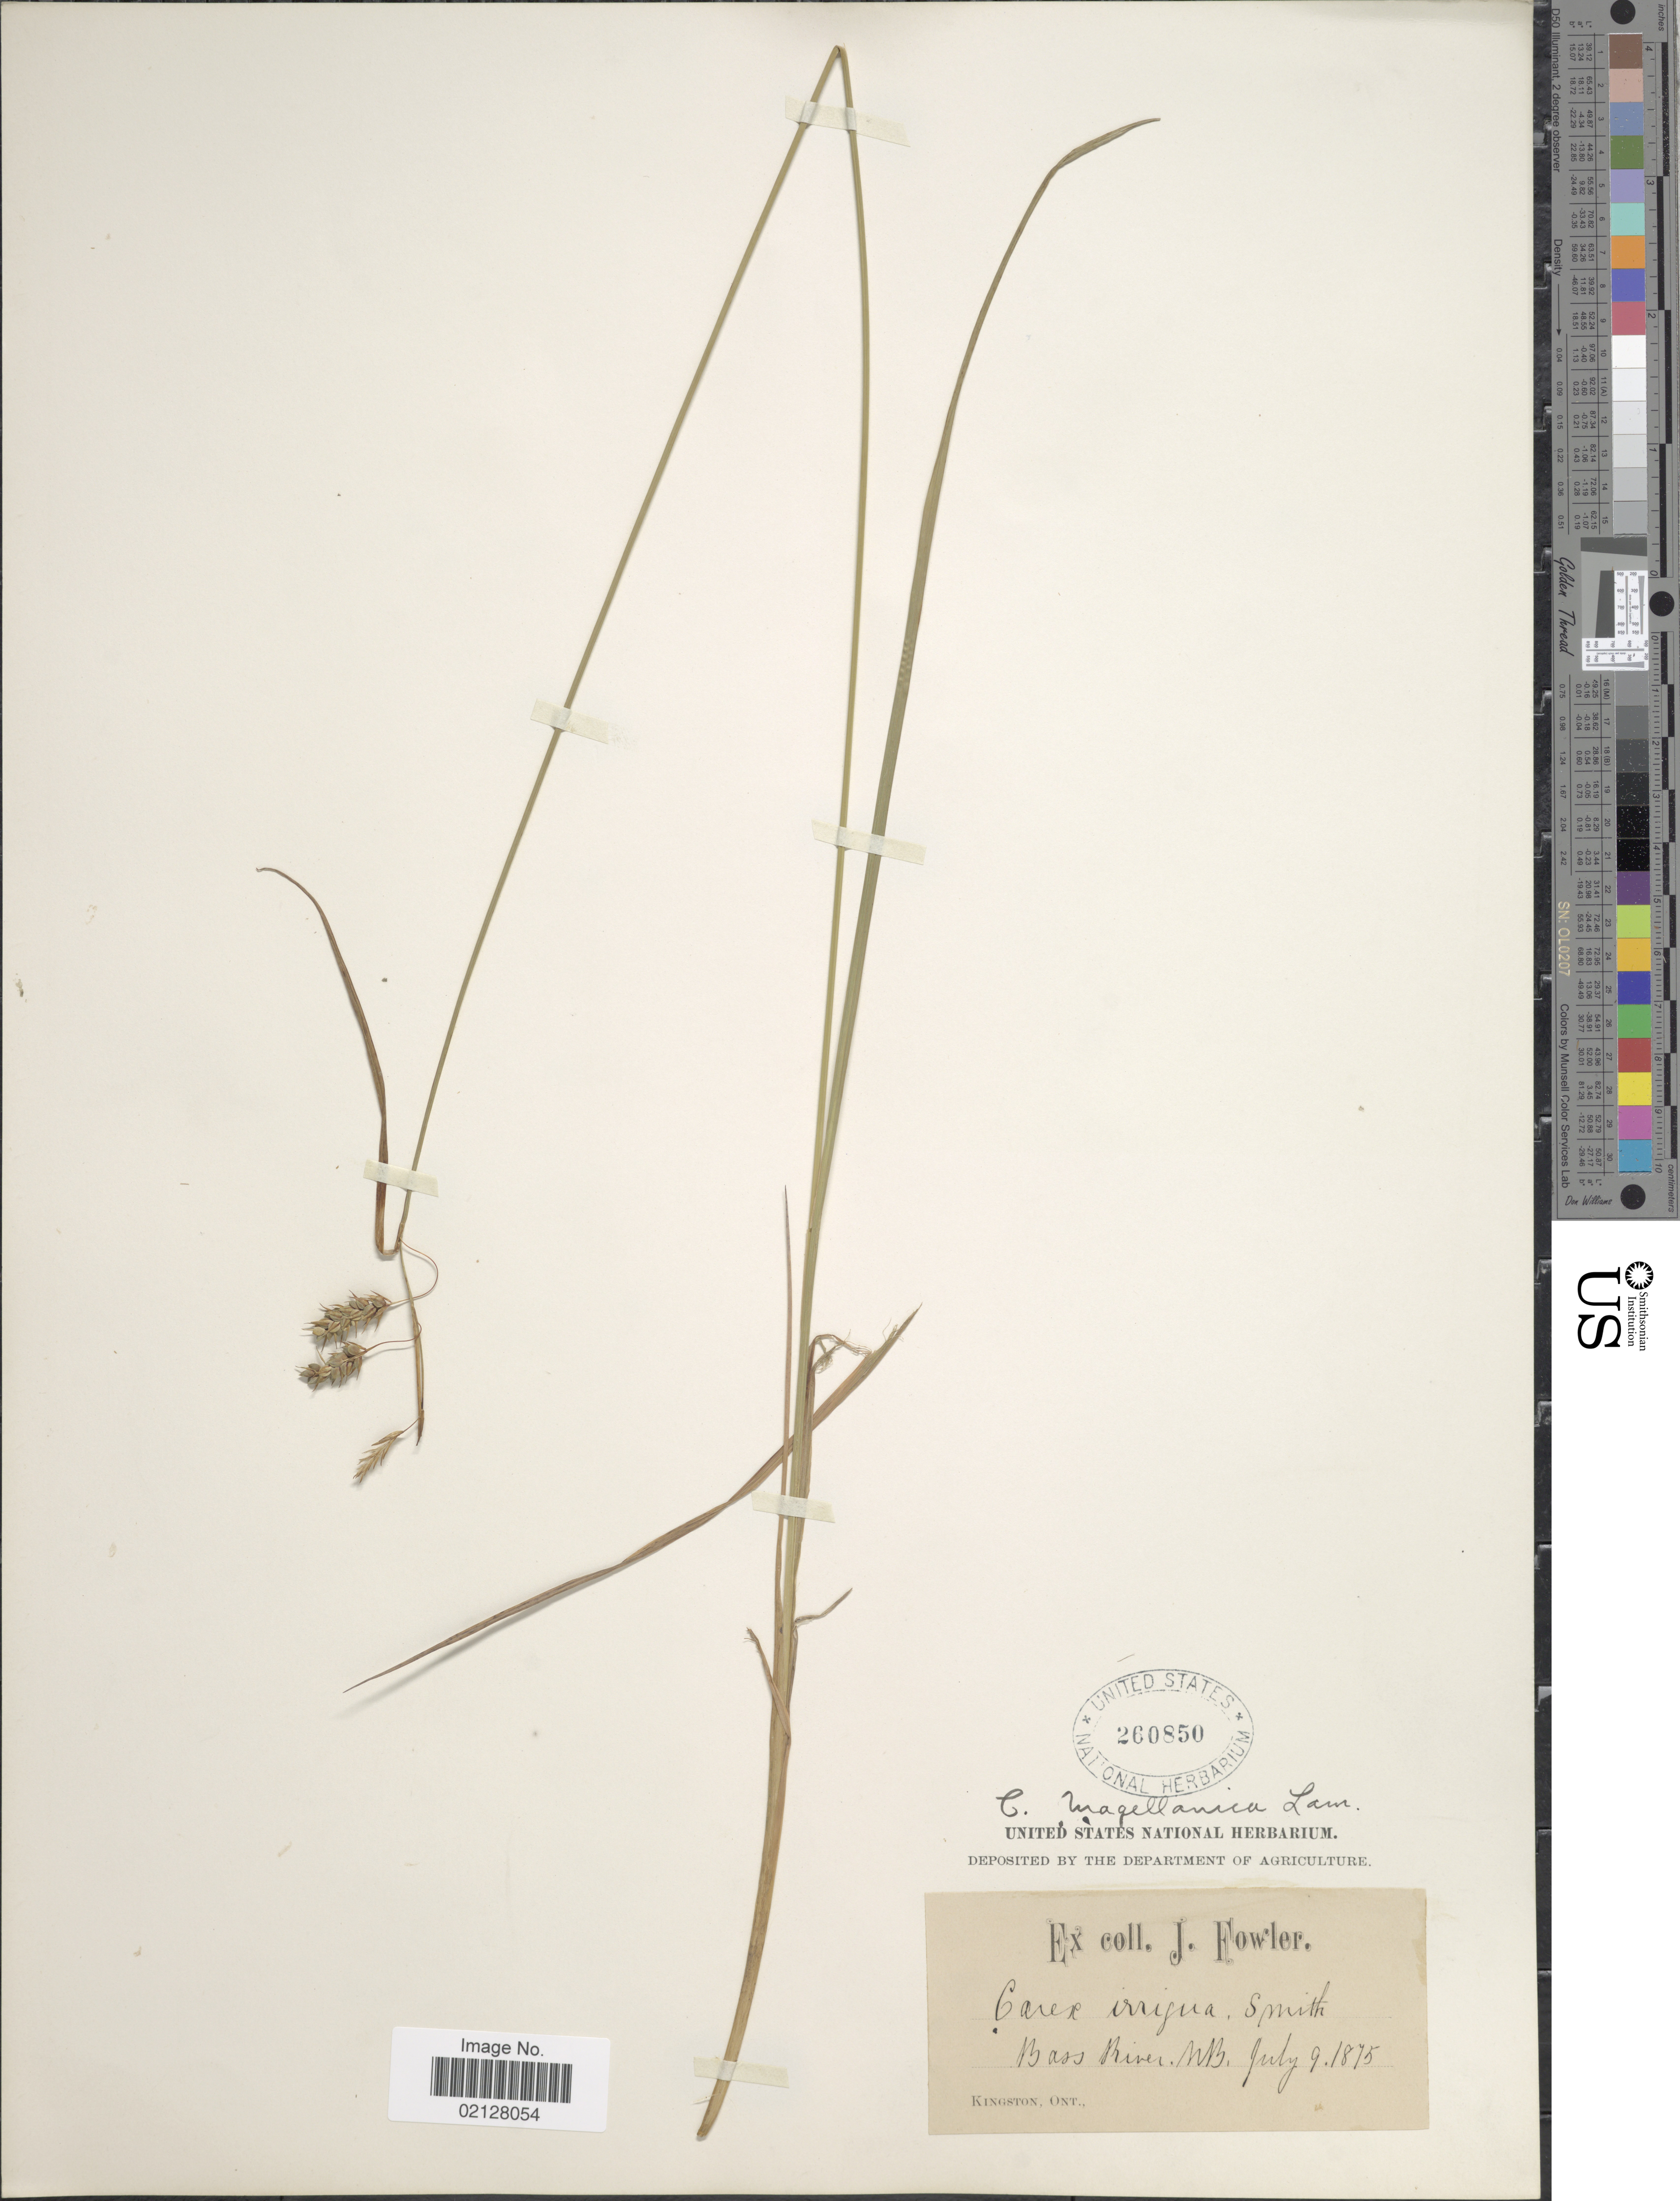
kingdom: Plantae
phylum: Tracheophyta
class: Liliopsida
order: Poales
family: Cyperaceae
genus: Carex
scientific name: Carex magellanica subsp. irrigua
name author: (Wahlenb.) Hiitonen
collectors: ex herb. J. Fowler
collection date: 1875-07-09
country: Canada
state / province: New Brunswick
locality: Bass River, Kingston, Ont.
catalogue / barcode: US 260850